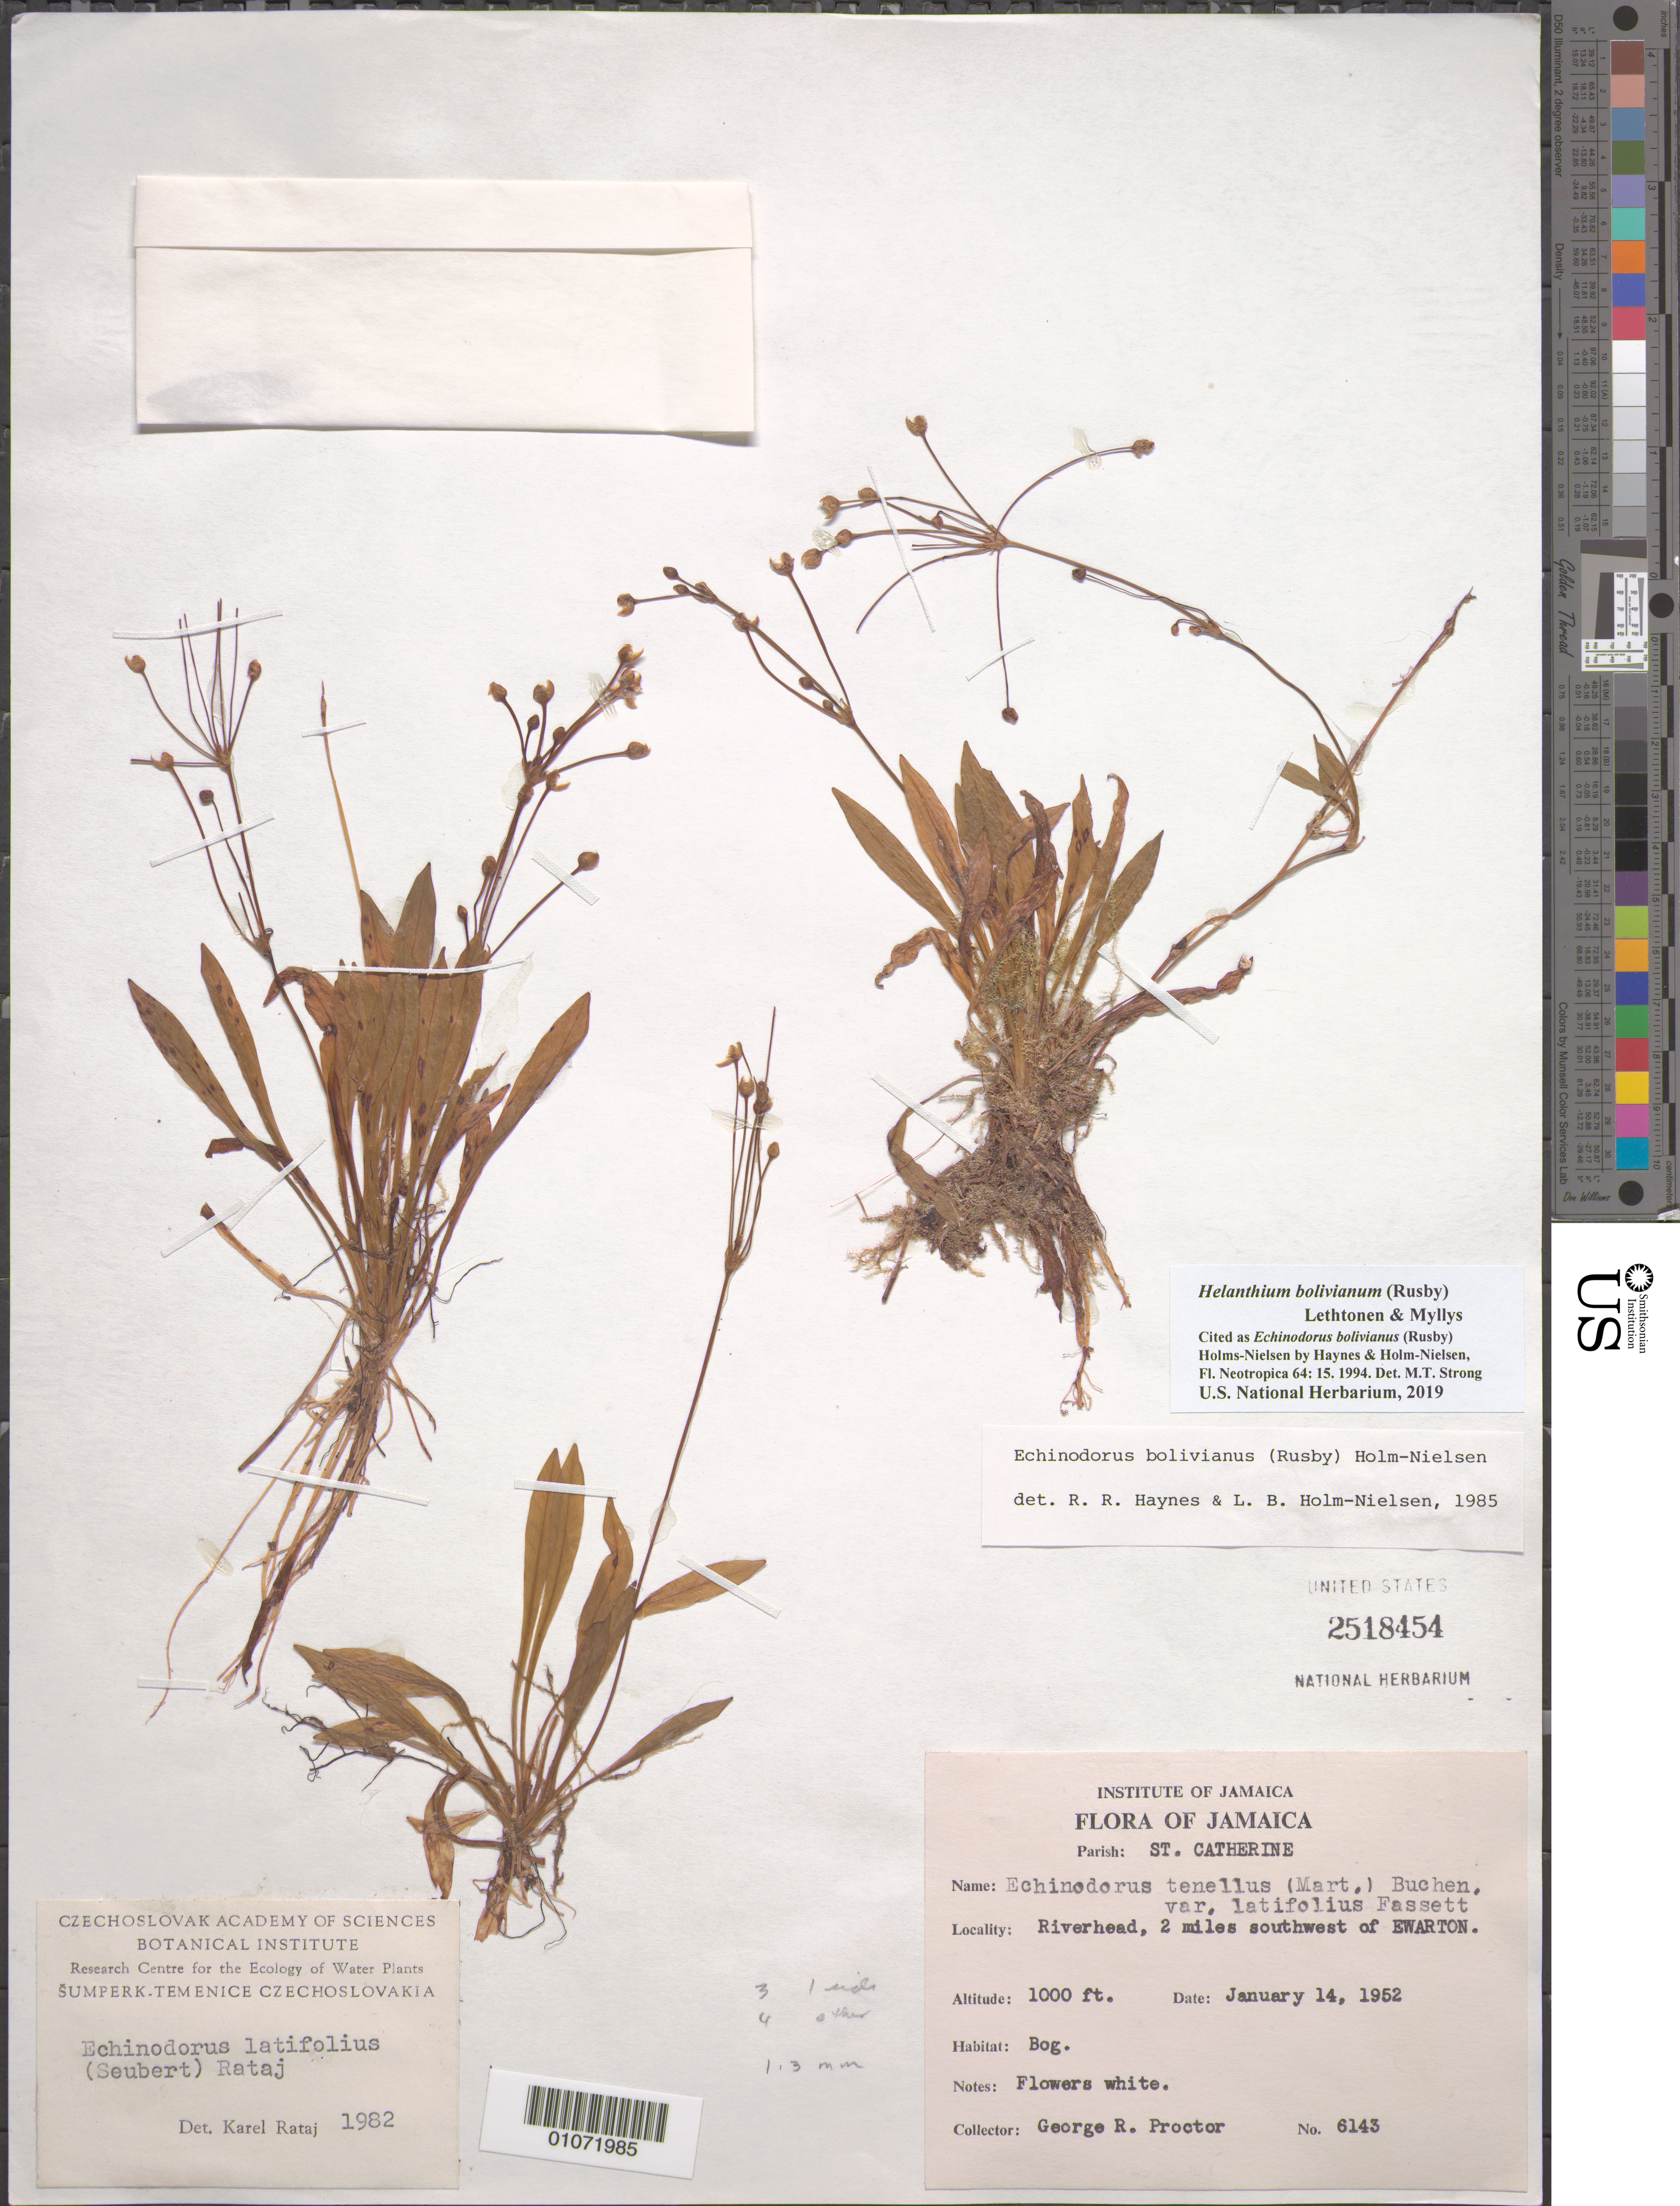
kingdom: Plantae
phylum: Tracheophyta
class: Liliopsida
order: Alismatales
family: Alismataceae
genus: Helanthium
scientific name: Helanthium bolivianum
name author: (Rusby) Lehtonen & Myllys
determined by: Strong, Mark T., (BOT), Smithsonian Institution - National Museum of Natural History (UNITED STATES)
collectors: G. R. Proctor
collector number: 6143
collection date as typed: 14 Jan 1952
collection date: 1952-01-14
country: Jamaica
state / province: Saint Catherine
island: Jamaica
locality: Riverhead, 2 miles southwest of EWARTON. Bog.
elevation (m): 305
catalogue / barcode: US 2518454